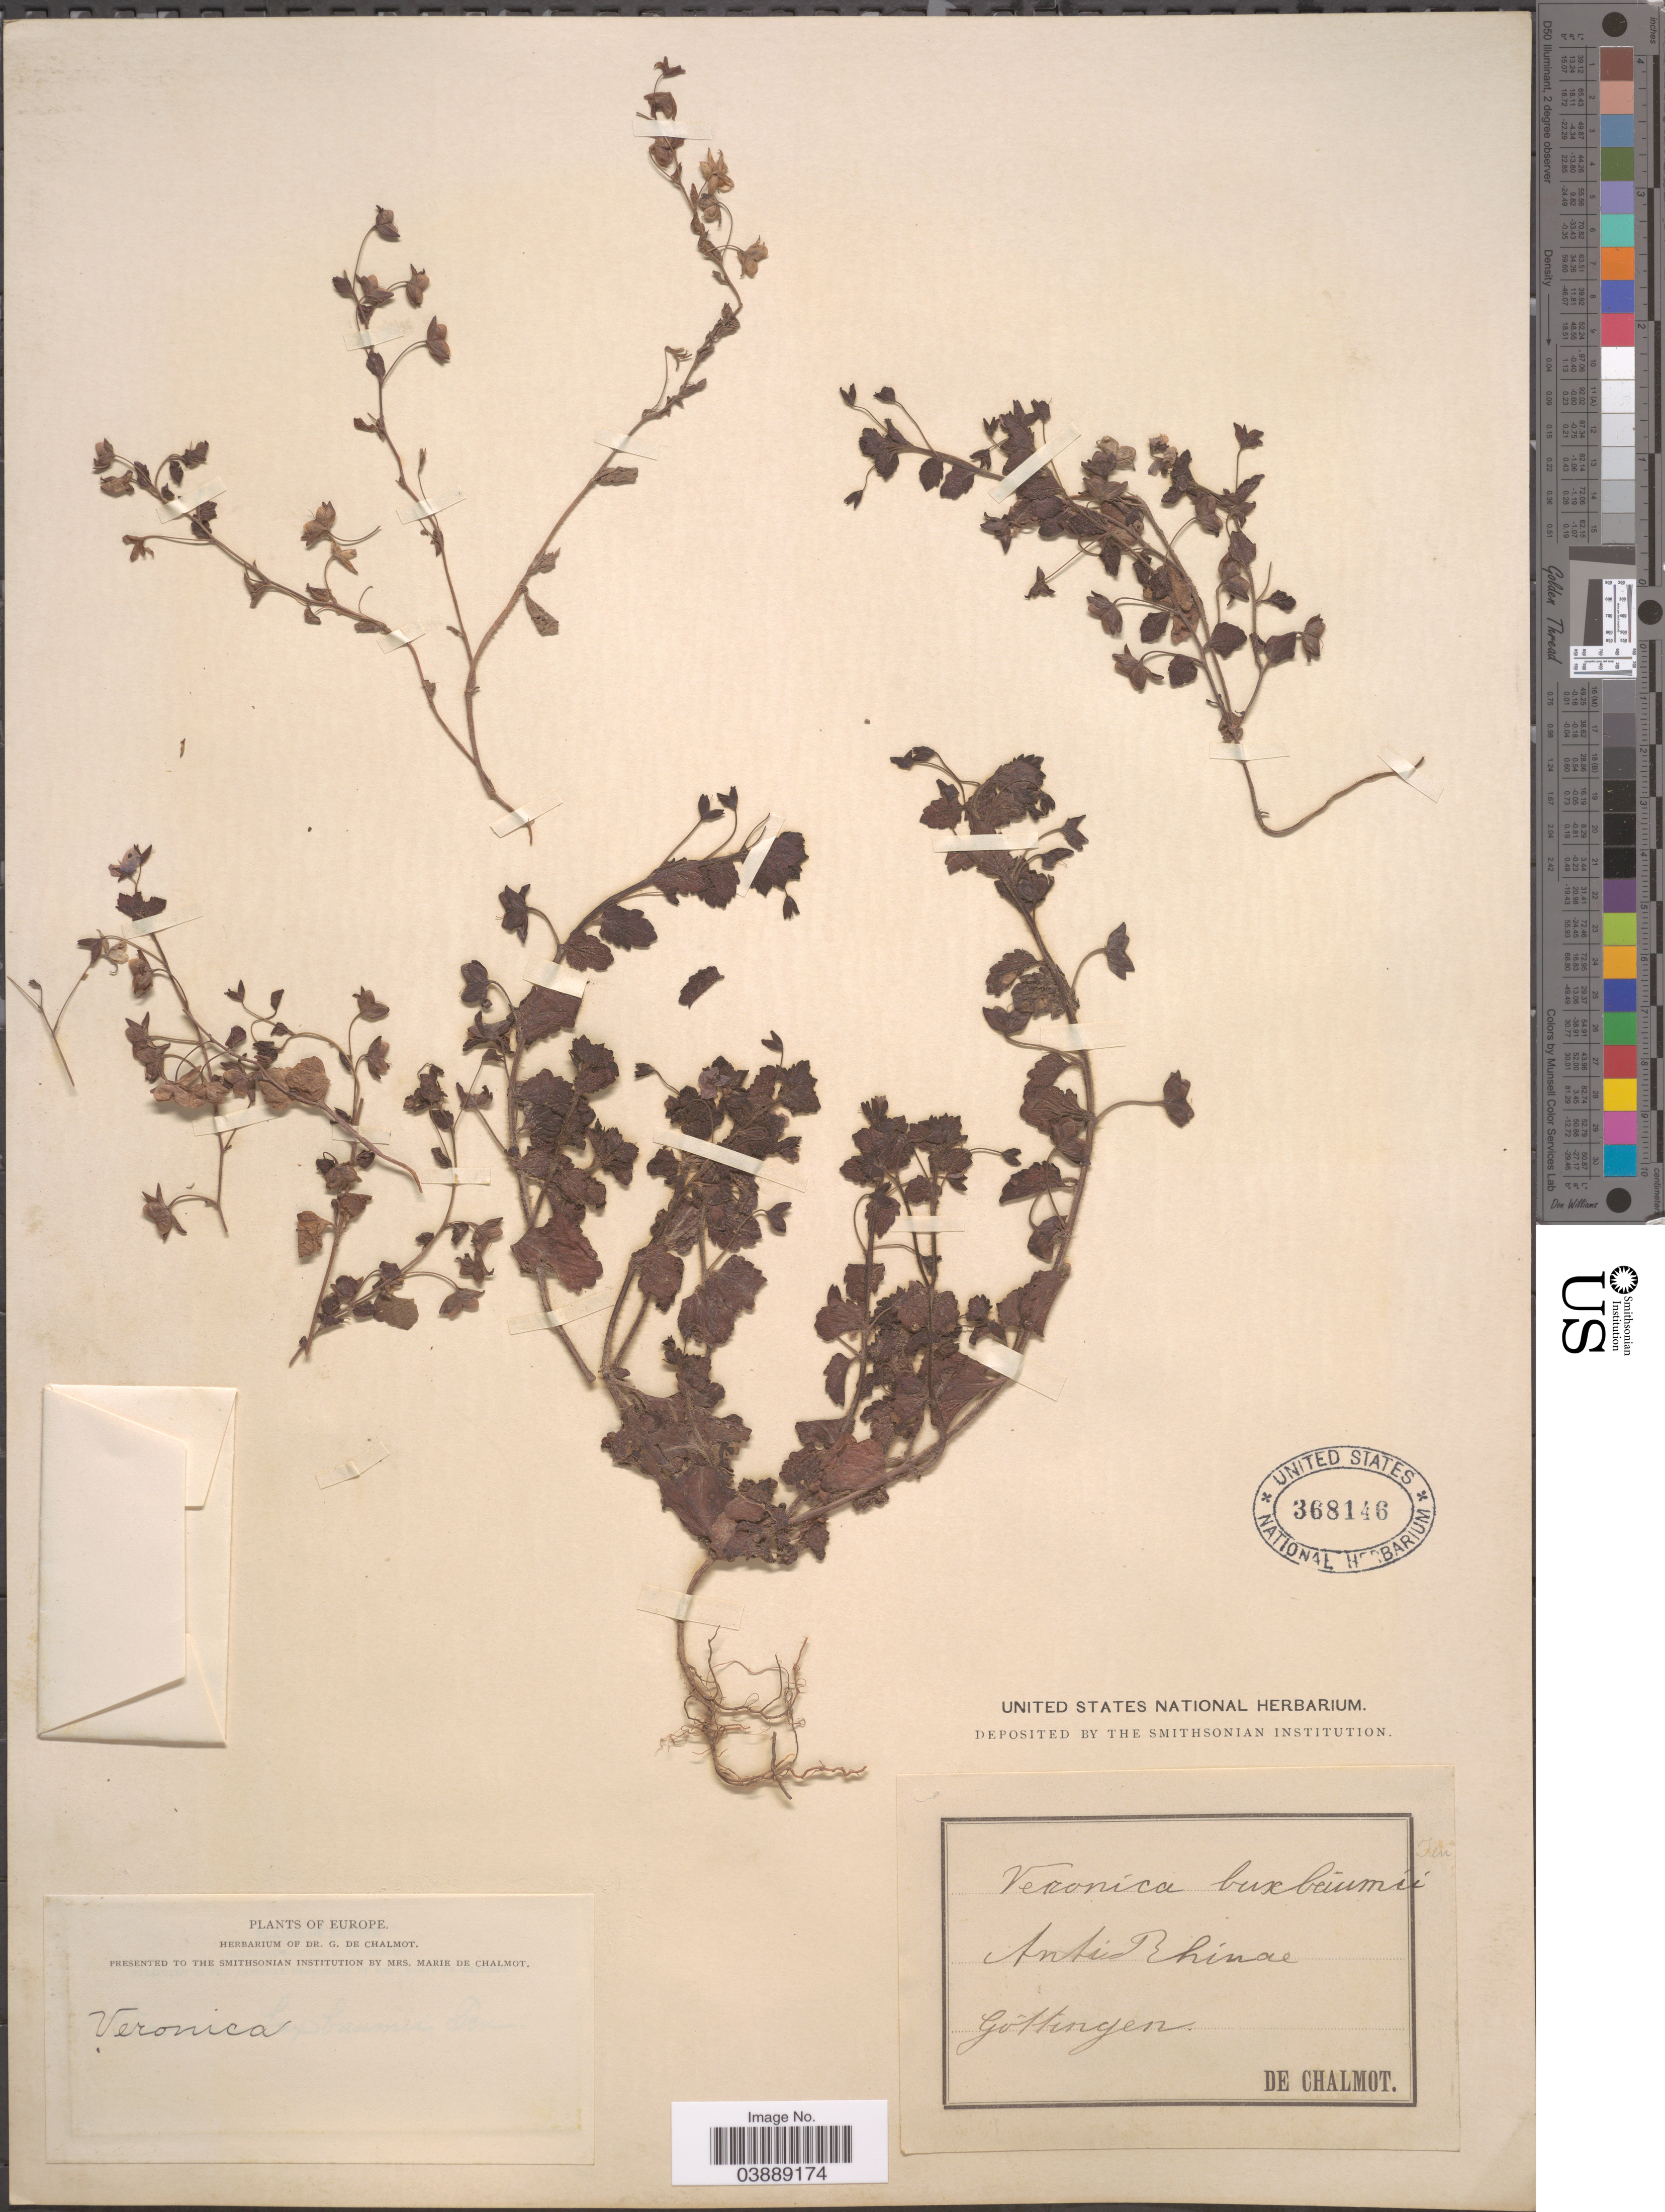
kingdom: Plantae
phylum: Tracheophyta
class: Magnoliopsida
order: Lamiales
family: Plantaginaceae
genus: Veronica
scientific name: Veronica buxbaumii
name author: Ten.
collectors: G. de Chalmot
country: Germany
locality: Europe. Antúd Rhinae. Göttingen.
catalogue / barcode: US 368146